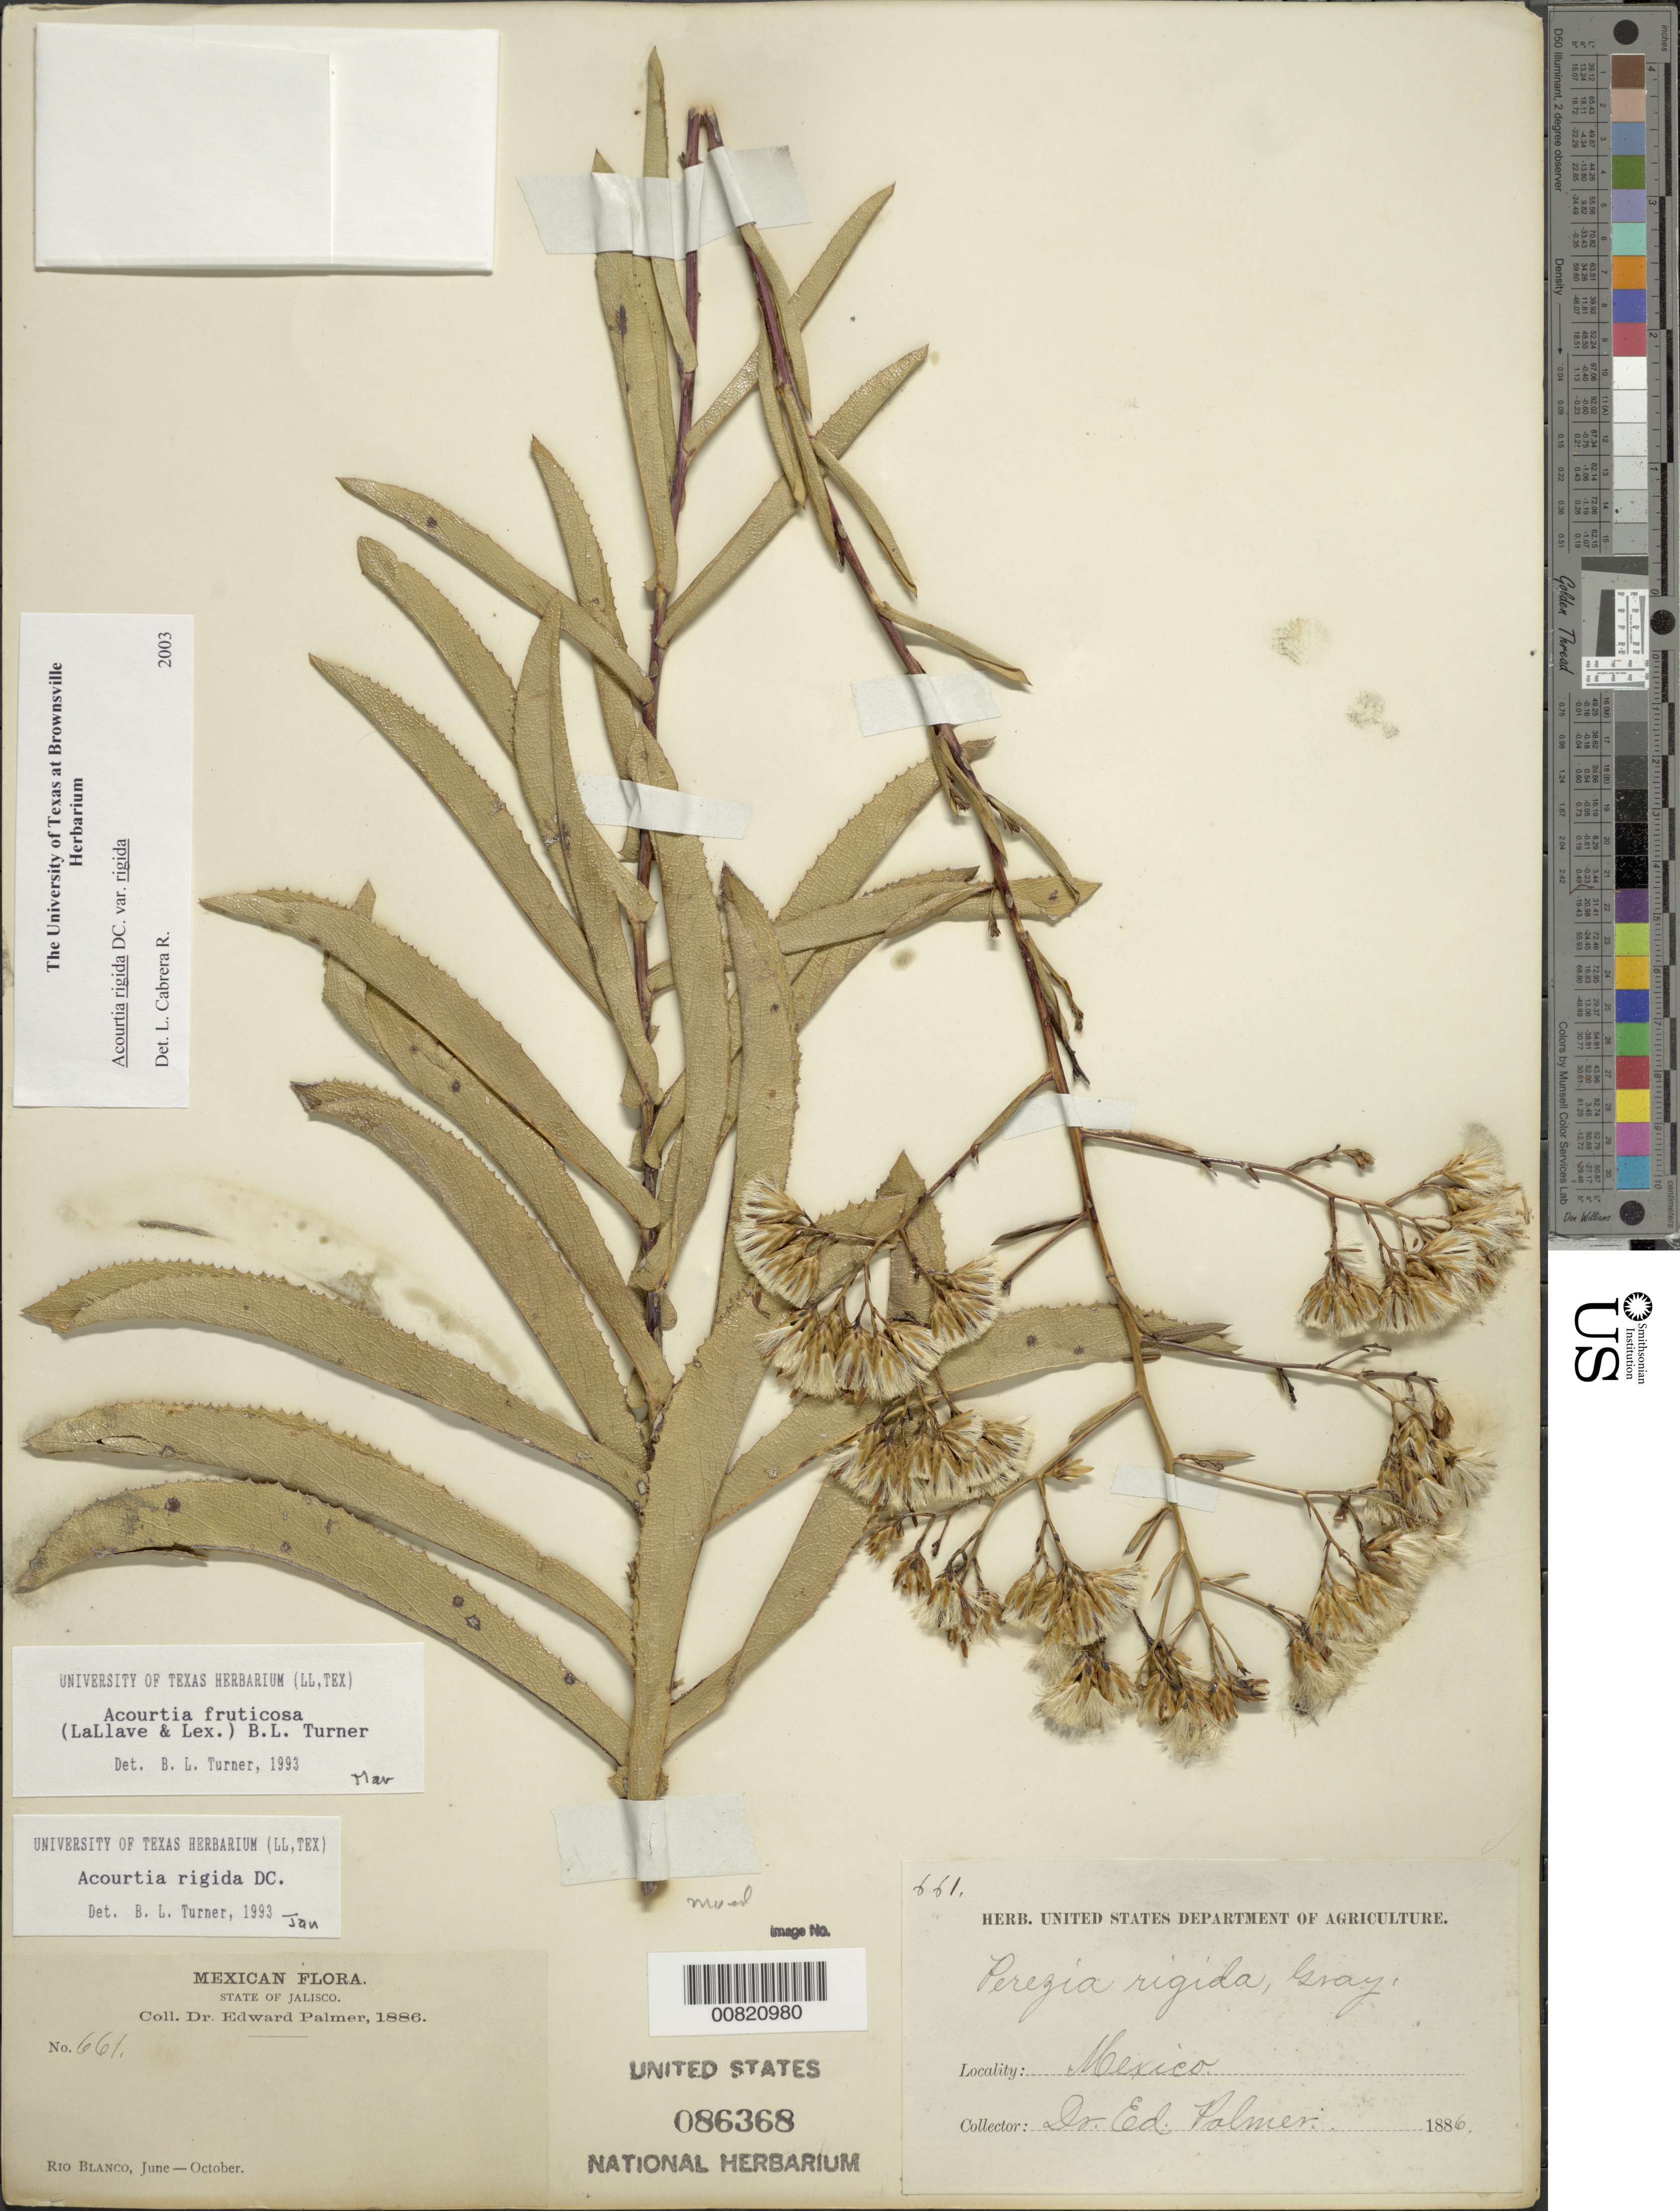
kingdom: Plantae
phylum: Tracheophyta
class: Magnoliopsida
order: Asterales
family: Asteraceae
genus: Acourtia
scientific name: Acourtia rigida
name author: DC.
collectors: E. Palmer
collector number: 661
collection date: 1886-06/1886-10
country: Mexico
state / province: Jalisco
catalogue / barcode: US 86368